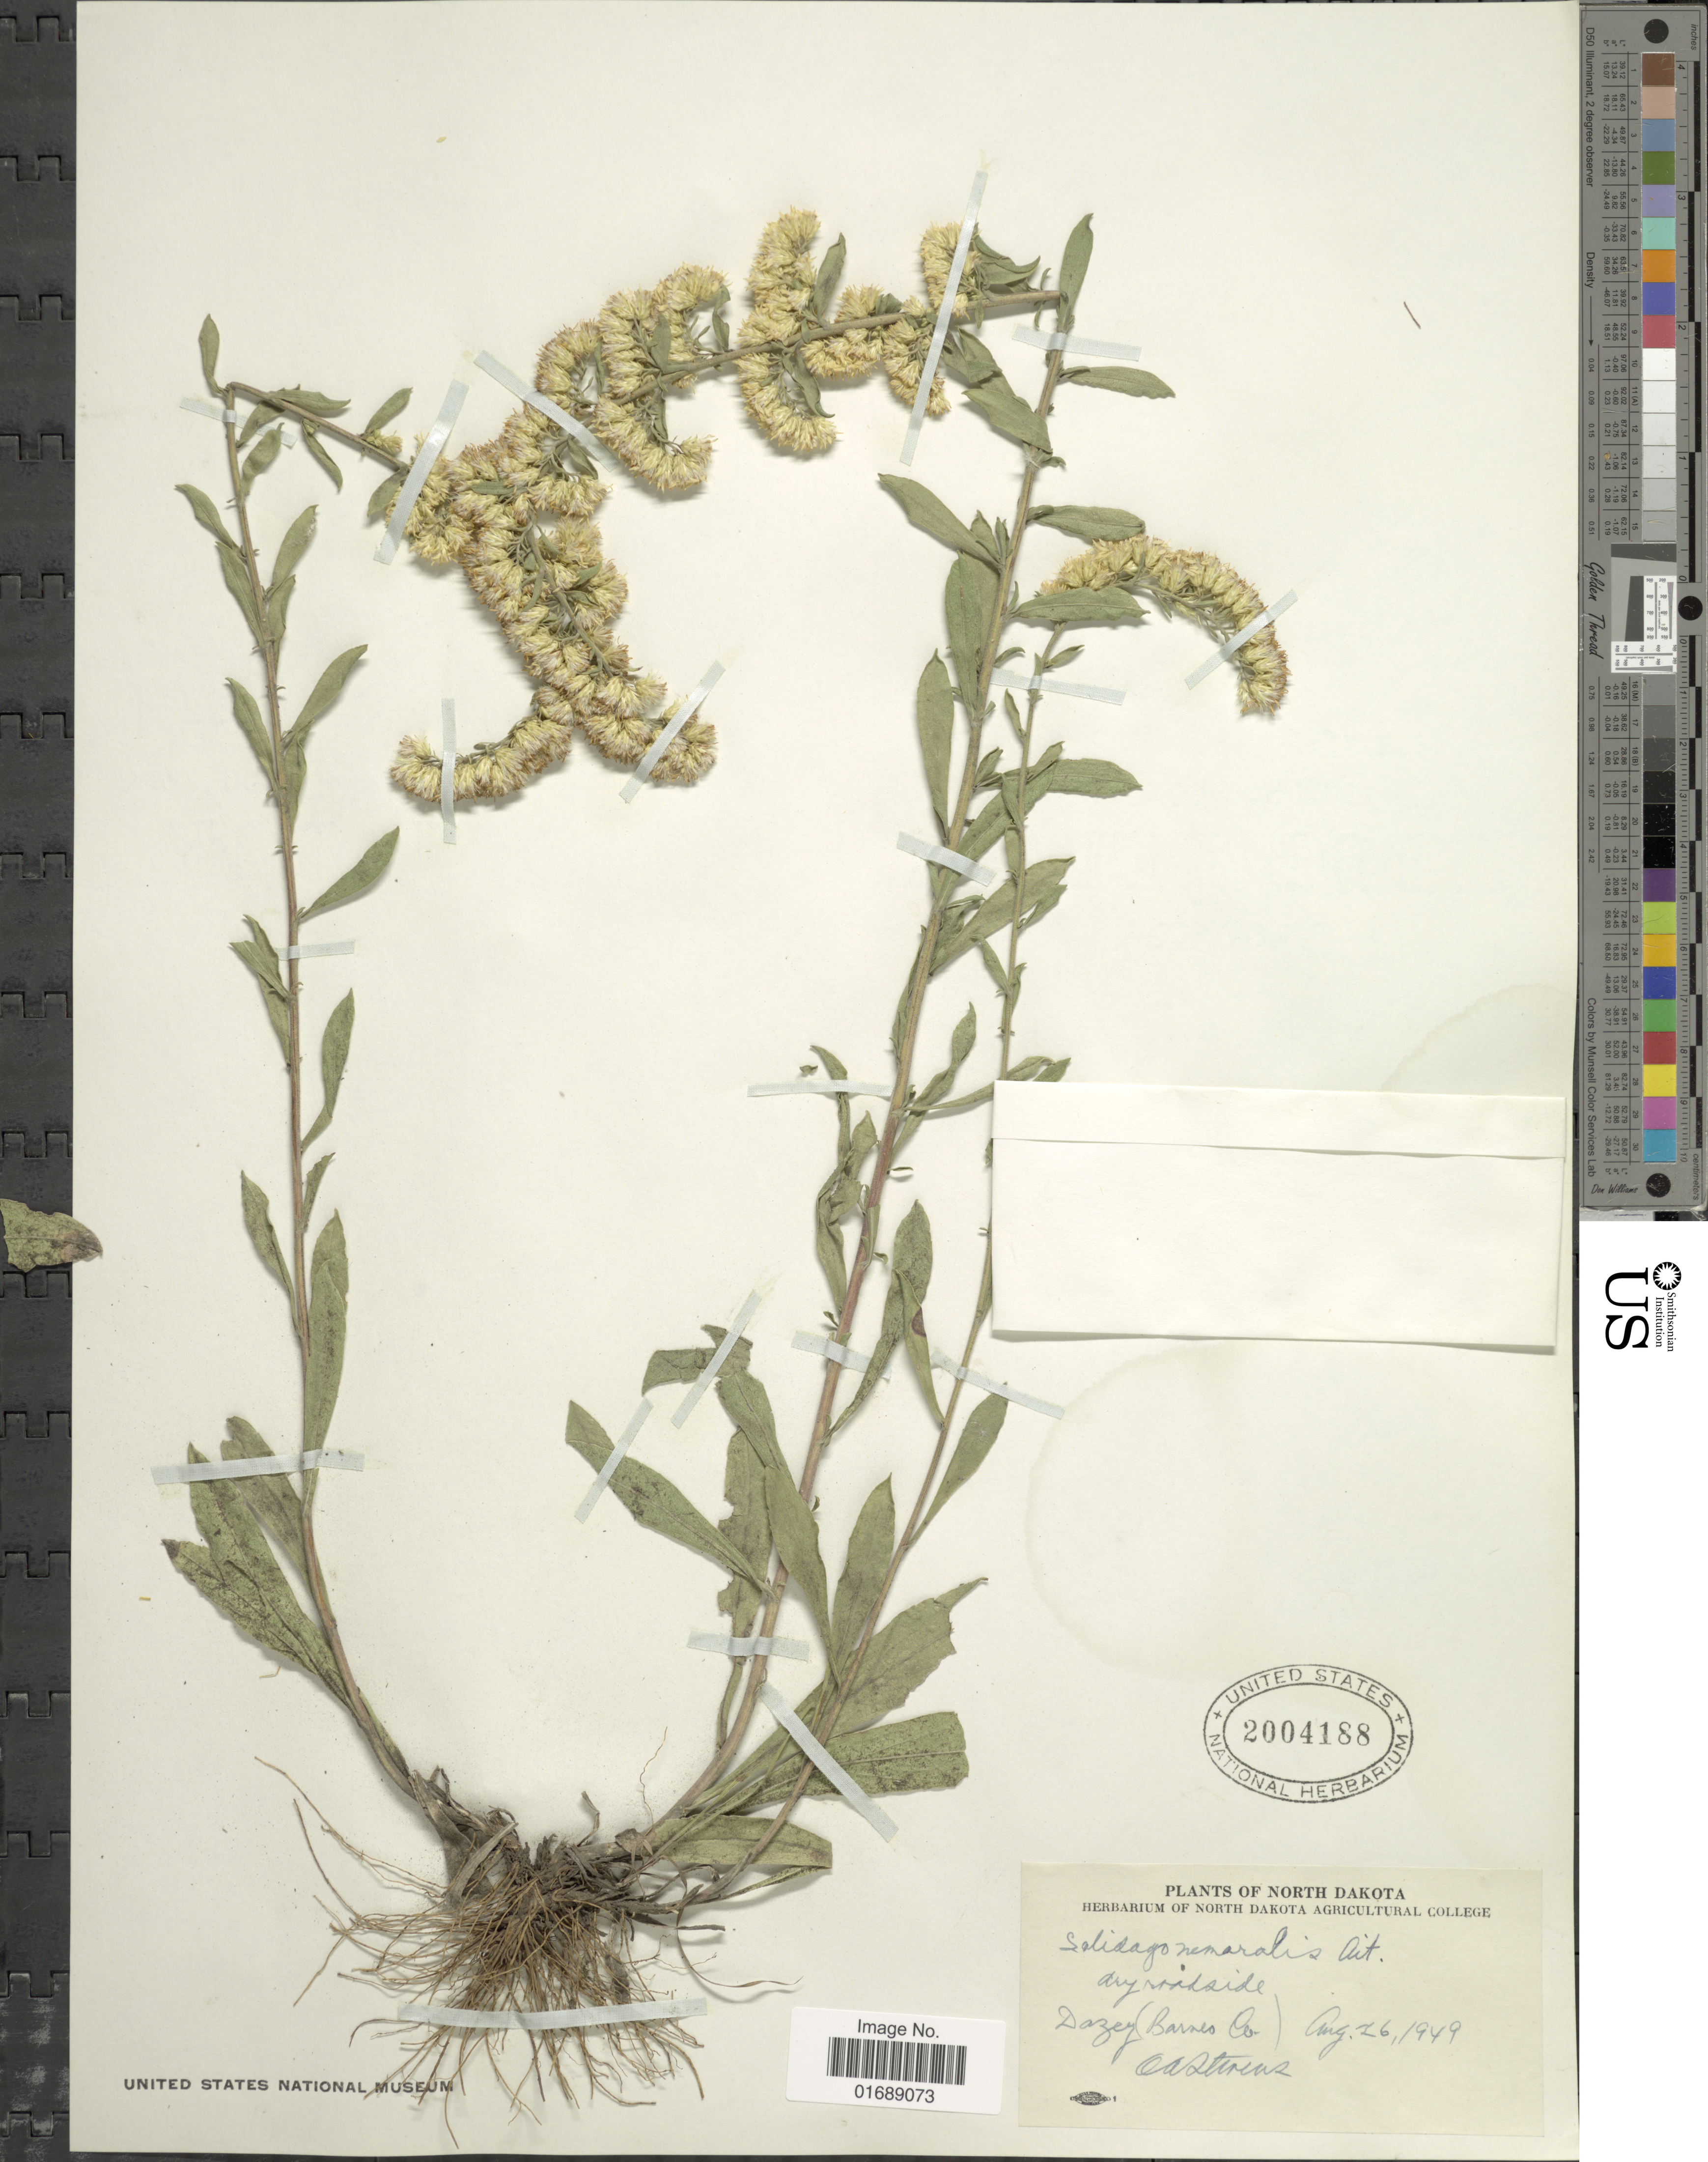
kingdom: Plantae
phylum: Tracheophyta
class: Magnoliopsida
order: Asterales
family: Asteraceae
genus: Solidago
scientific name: Solidago nemoralis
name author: Aiton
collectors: O. A. Stevens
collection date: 1949-08-26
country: United States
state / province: North Dakota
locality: Dazey (Barnes Co.)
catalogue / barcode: US 2004188